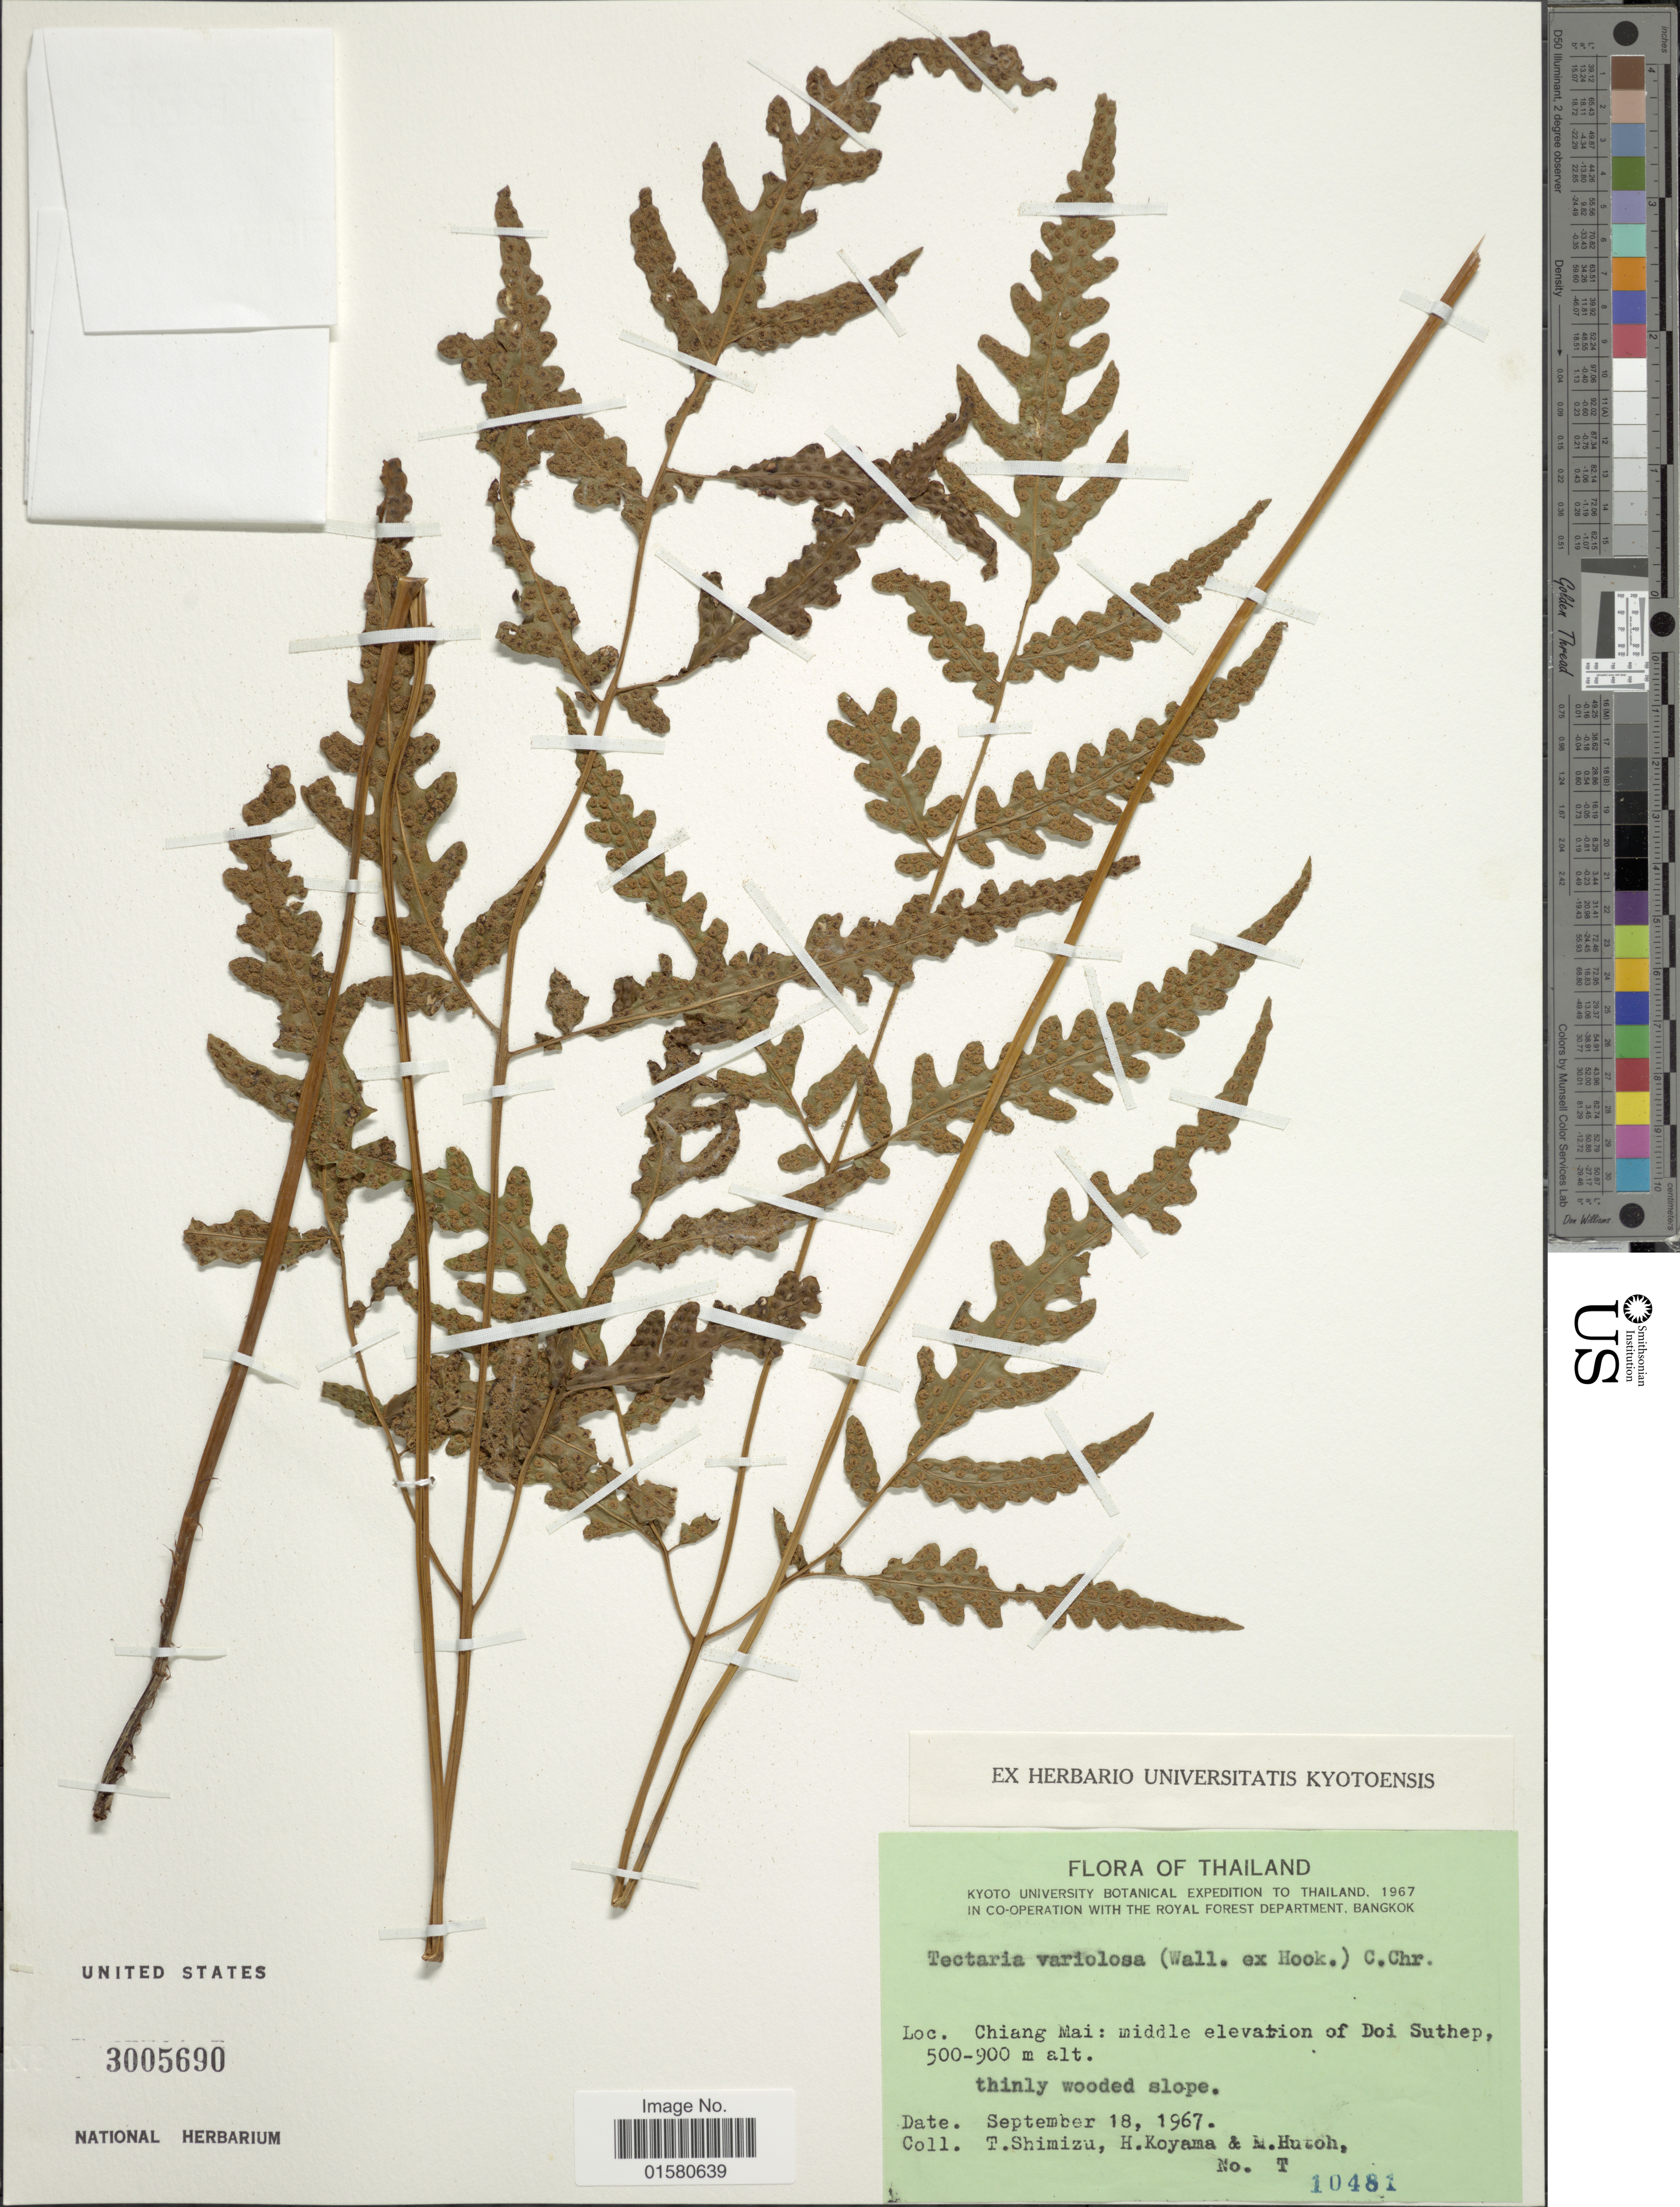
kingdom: Plantae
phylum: Tracheophyta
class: Polypodiopsida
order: Polypodiales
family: Tectariaceae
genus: Tectaria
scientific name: Tectaria variolosa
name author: (Wall. ex Hook.) C. Chr.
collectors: T. Shimizu, H. Koyama & M. Hutoh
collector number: T 10481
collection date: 1967-09-18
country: Thailand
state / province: Chiang Mai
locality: Chiang Mai: middle elevation of Doi Suthep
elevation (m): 500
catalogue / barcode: US 3005690